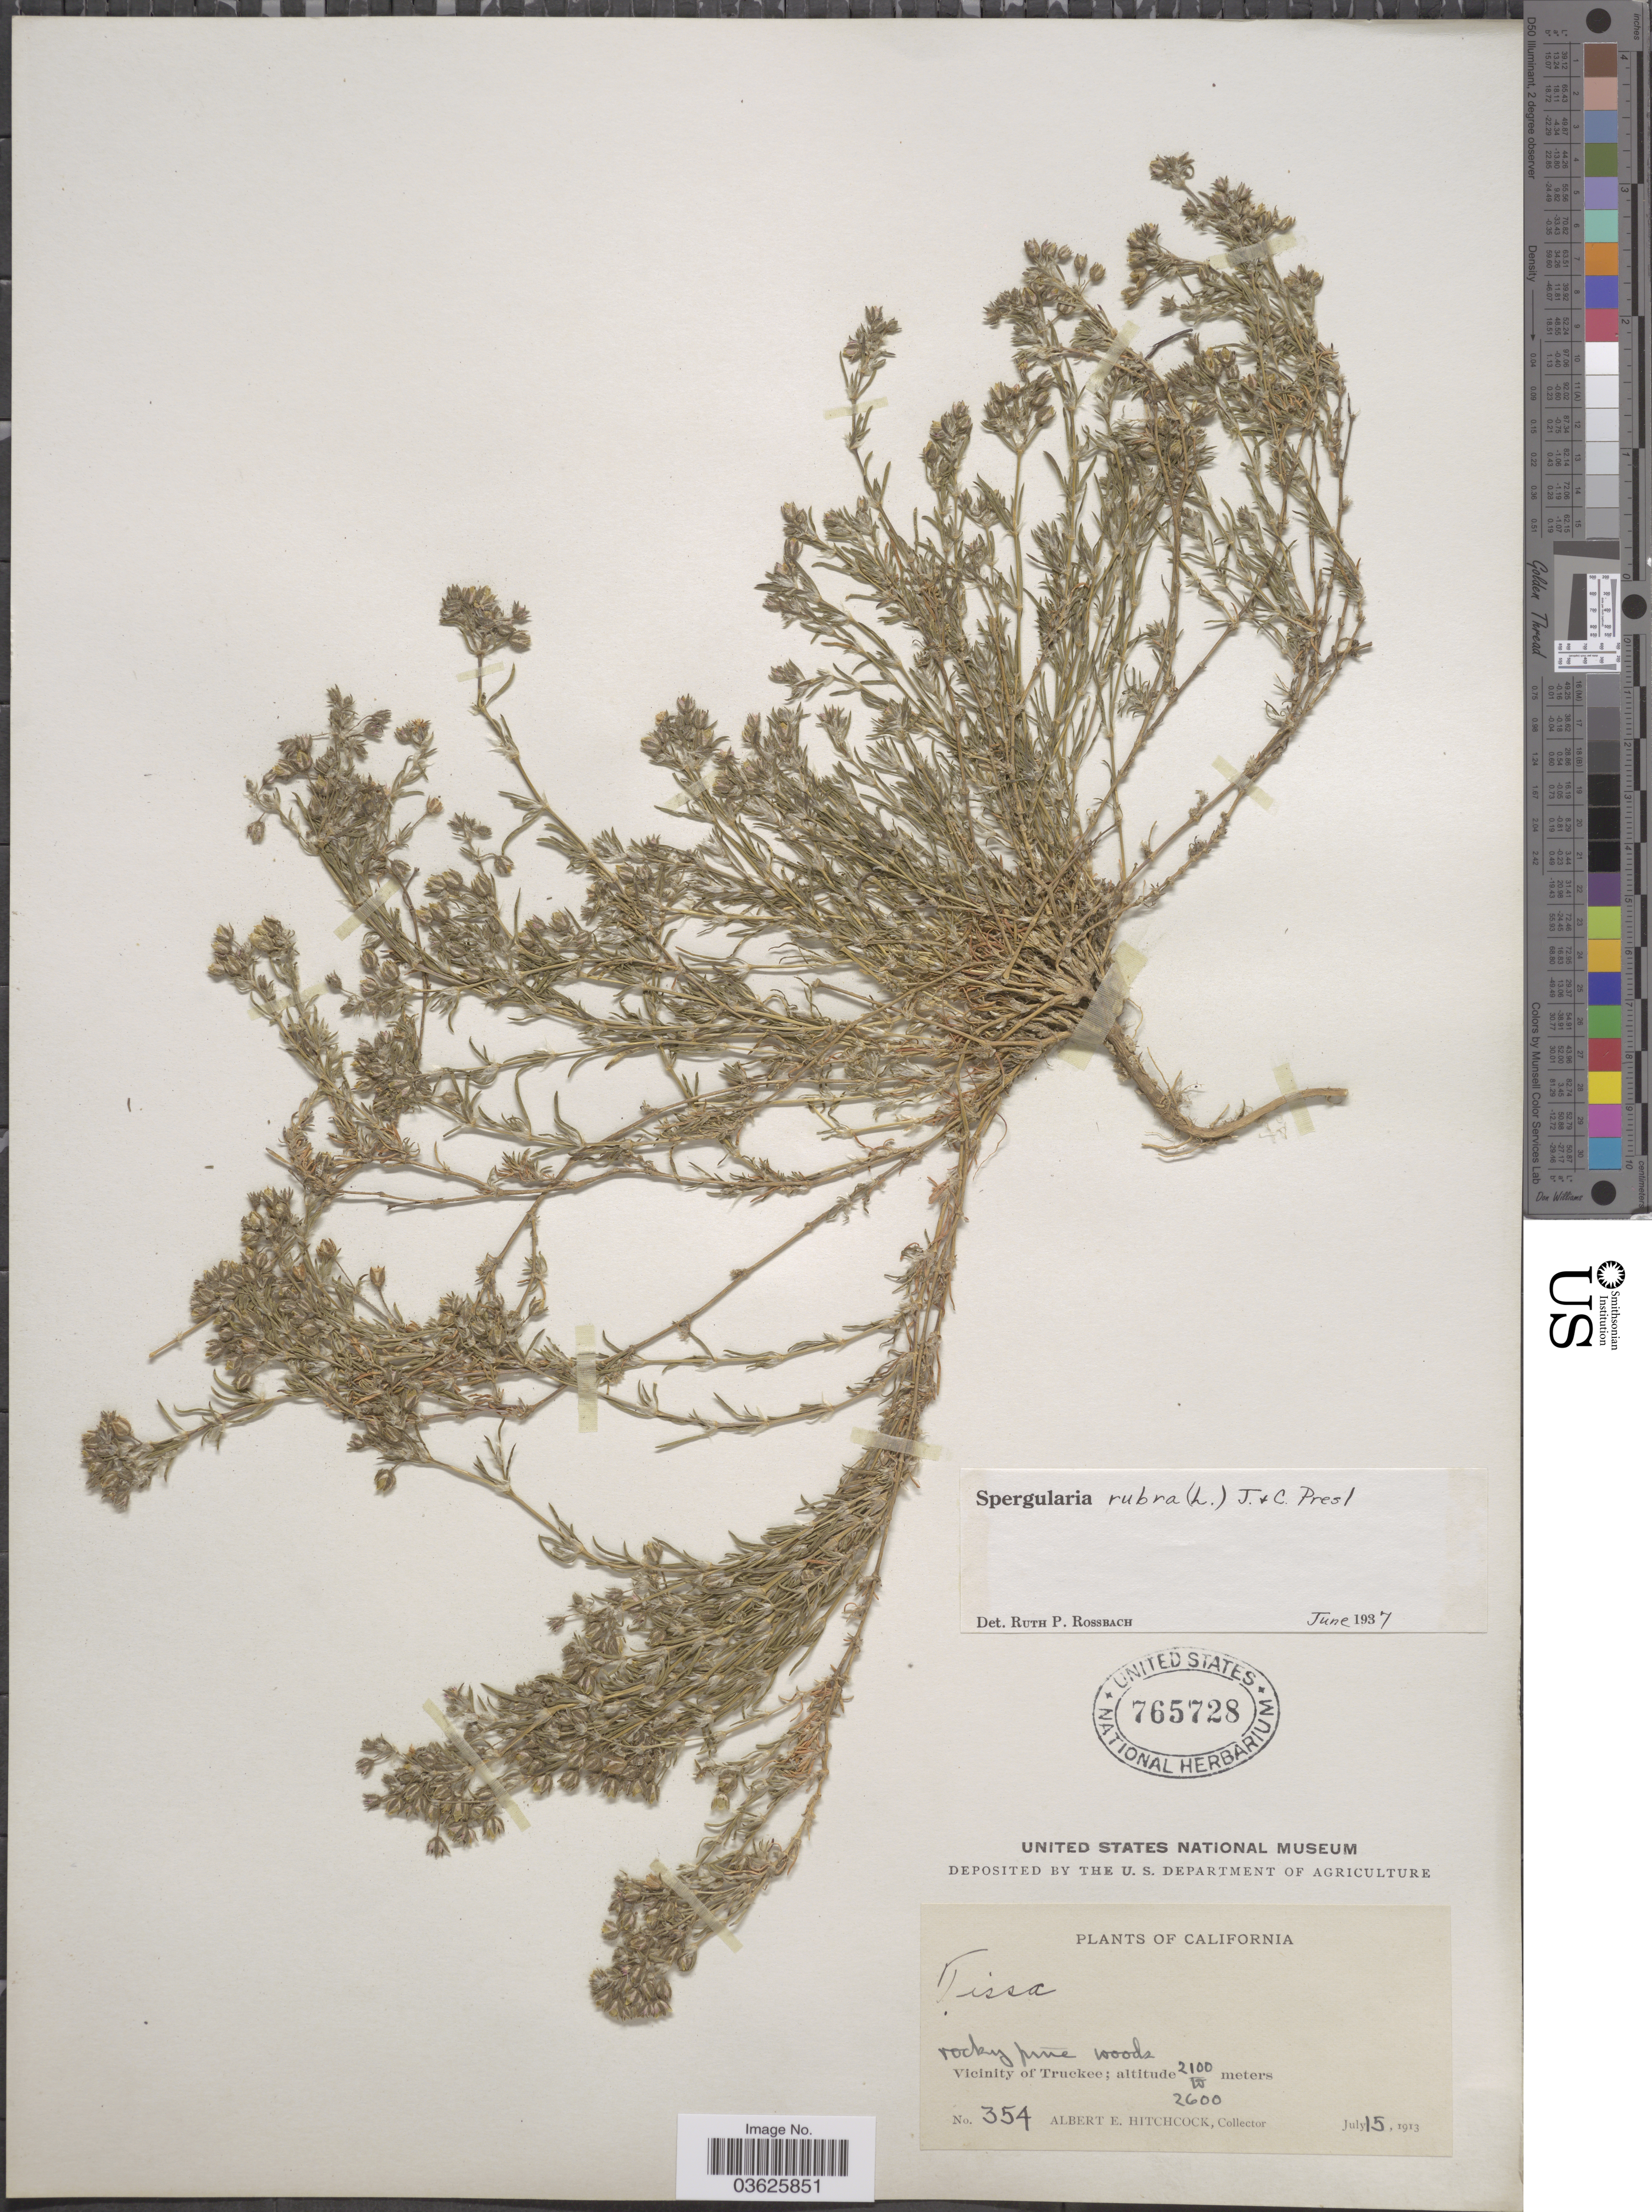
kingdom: Plantae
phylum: Tracheophyta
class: Magnoliopsida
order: Caryophyllales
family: Caryophyllaceae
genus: Spergularia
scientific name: Spergularia rubra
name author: (L.) J. Presl & C. Presl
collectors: A. Hitchcock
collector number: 354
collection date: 1913-07-15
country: United States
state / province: California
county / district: Nevada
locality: Vicinity of Truckee.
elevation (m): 2100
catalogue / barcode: US 765728